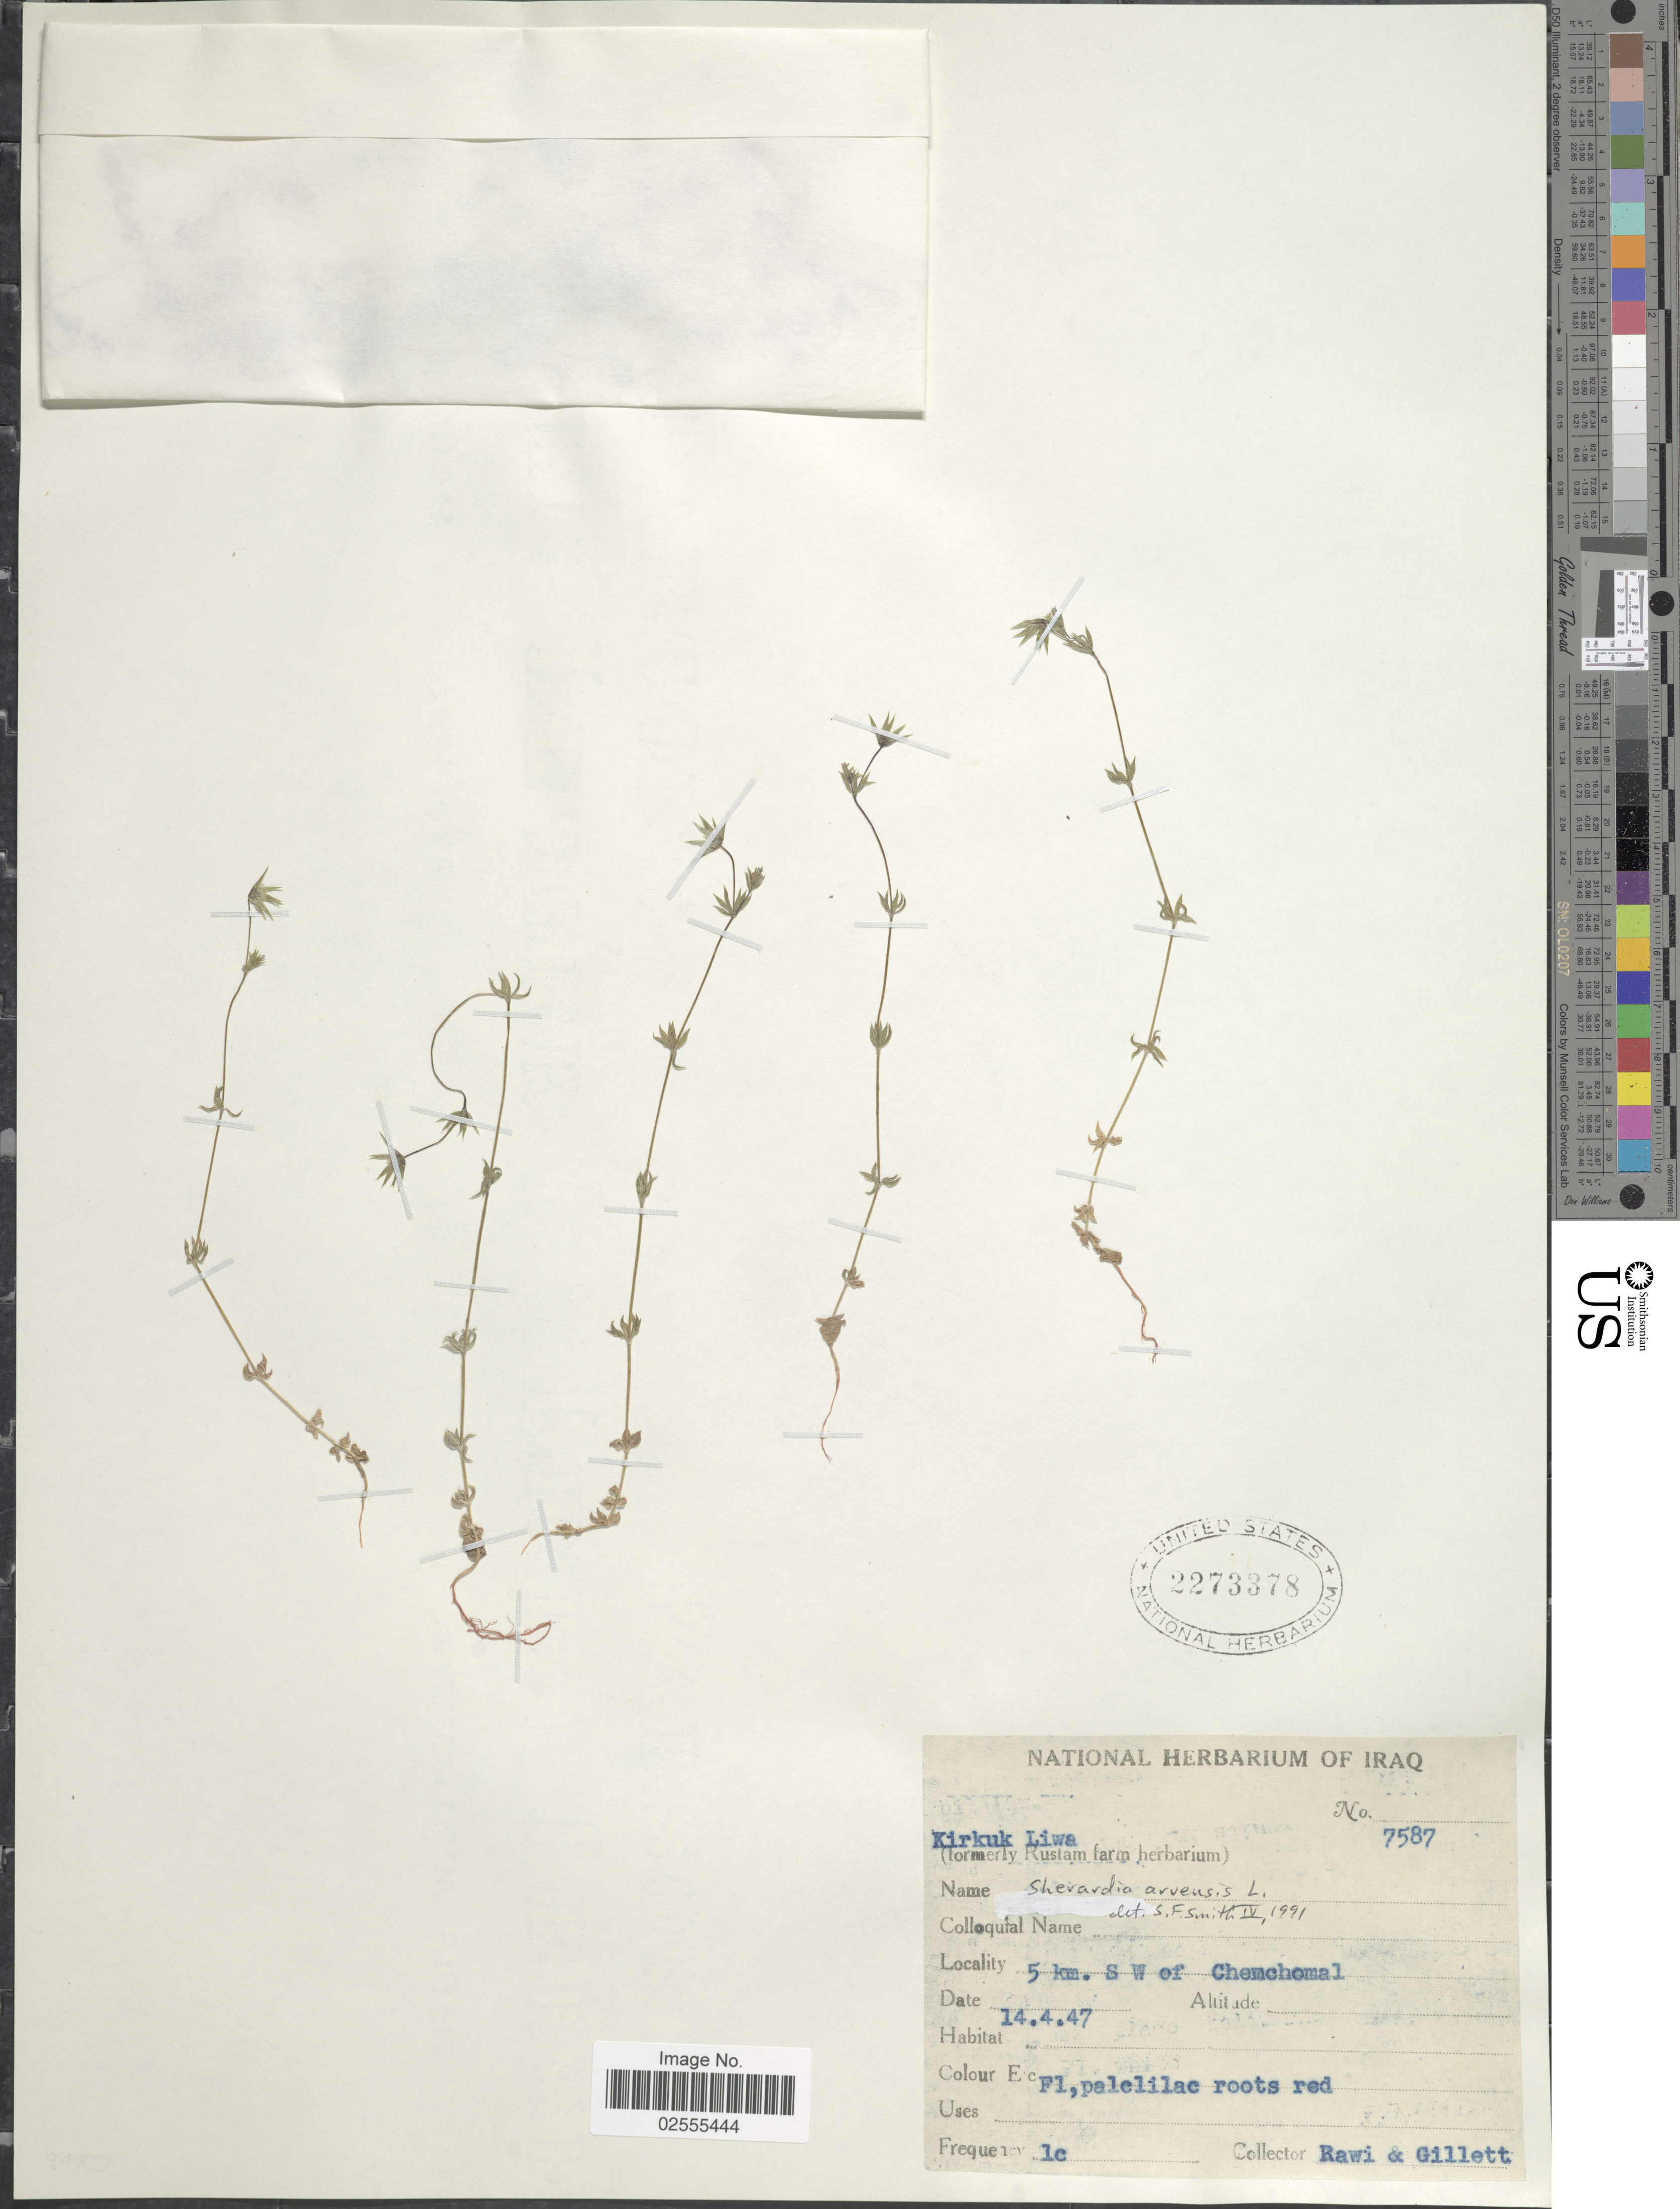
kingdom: Plantae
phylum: Tracheophyta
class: Magnoliopsida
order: Gentianales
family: Rubiaceae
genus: Sherardia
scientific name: Sherardia arvensis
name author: L.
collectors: -. Rawi & Gillett, --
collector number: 7587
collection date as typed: Transcribed d/m/y: 14/4/47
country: Iraq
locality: Kirkuk Liwa, 5 km. SW of Chemchomal.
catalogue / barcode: US 2273378